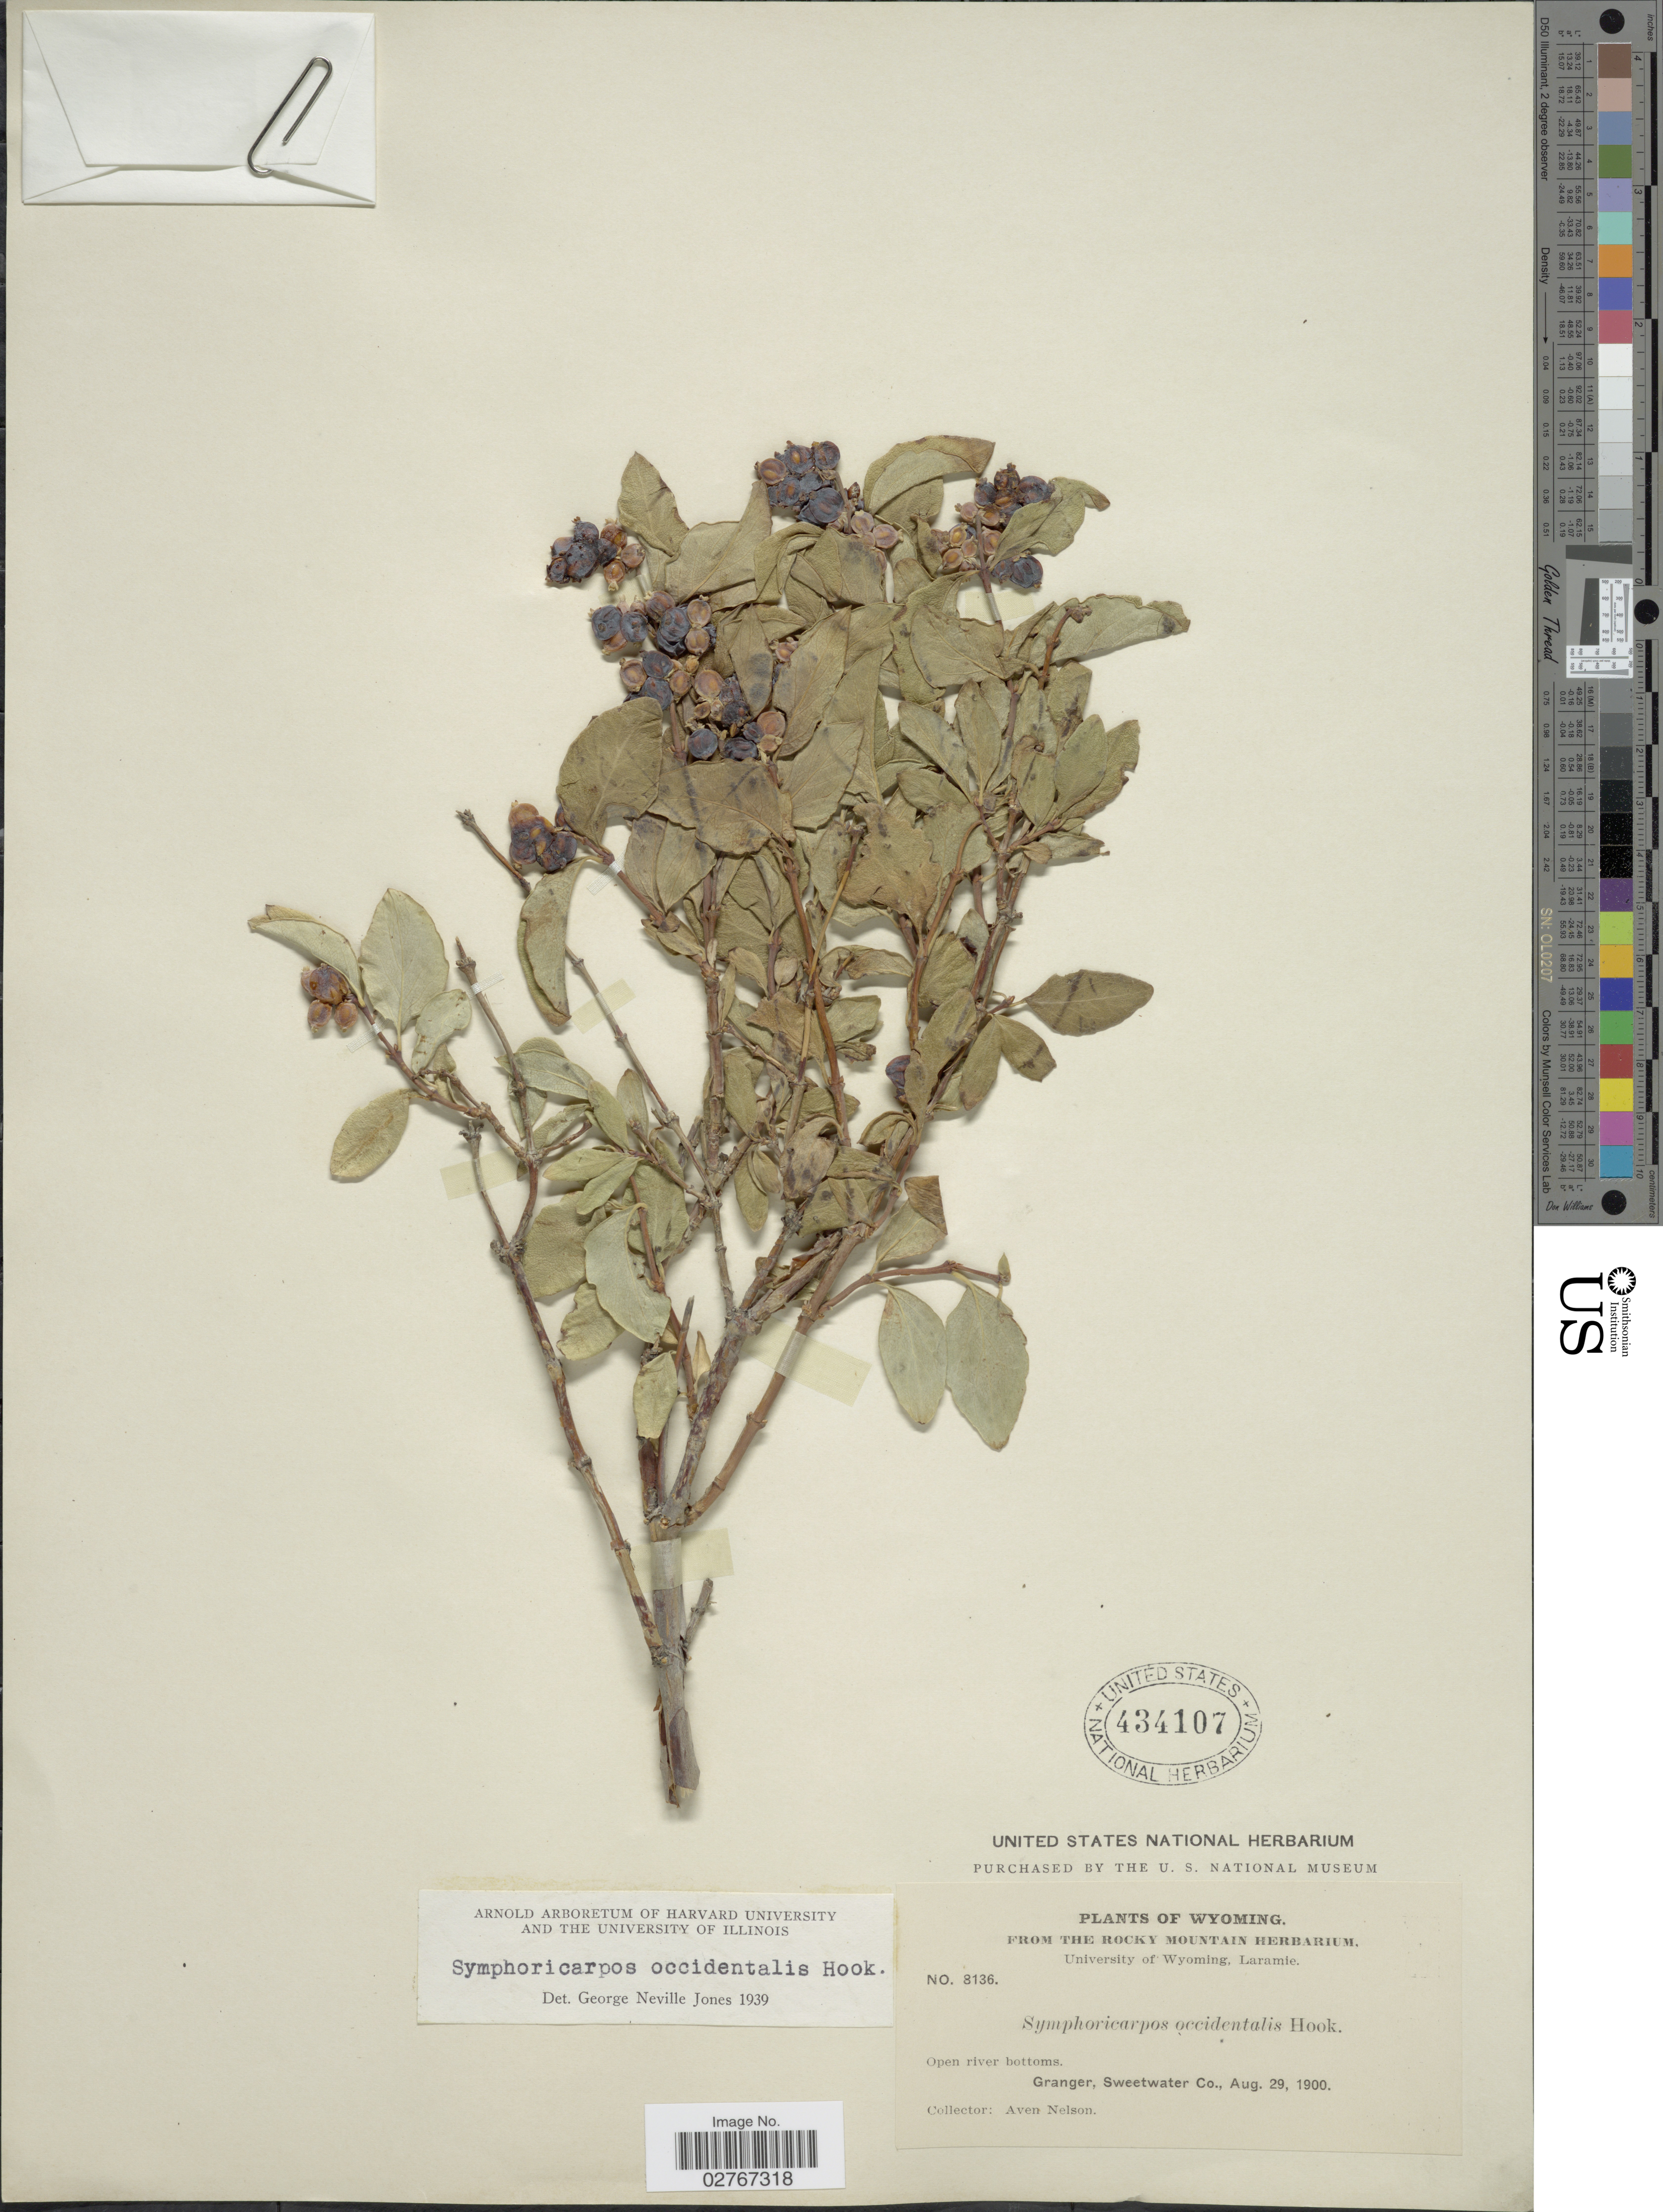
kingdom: Plantae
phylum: Tracheophyta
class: Magnoliopsida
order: Dipsacales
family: Caprifoliaceae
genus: Symphoricarpos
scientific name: Symphoricarpos occidentalis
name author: (R. Br.) Hook.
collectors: A. Nelson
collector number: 8136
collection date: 1900-08-29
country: United States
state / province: Wyoming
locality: Granger, Sweetwater Co.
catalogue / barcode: US 434107